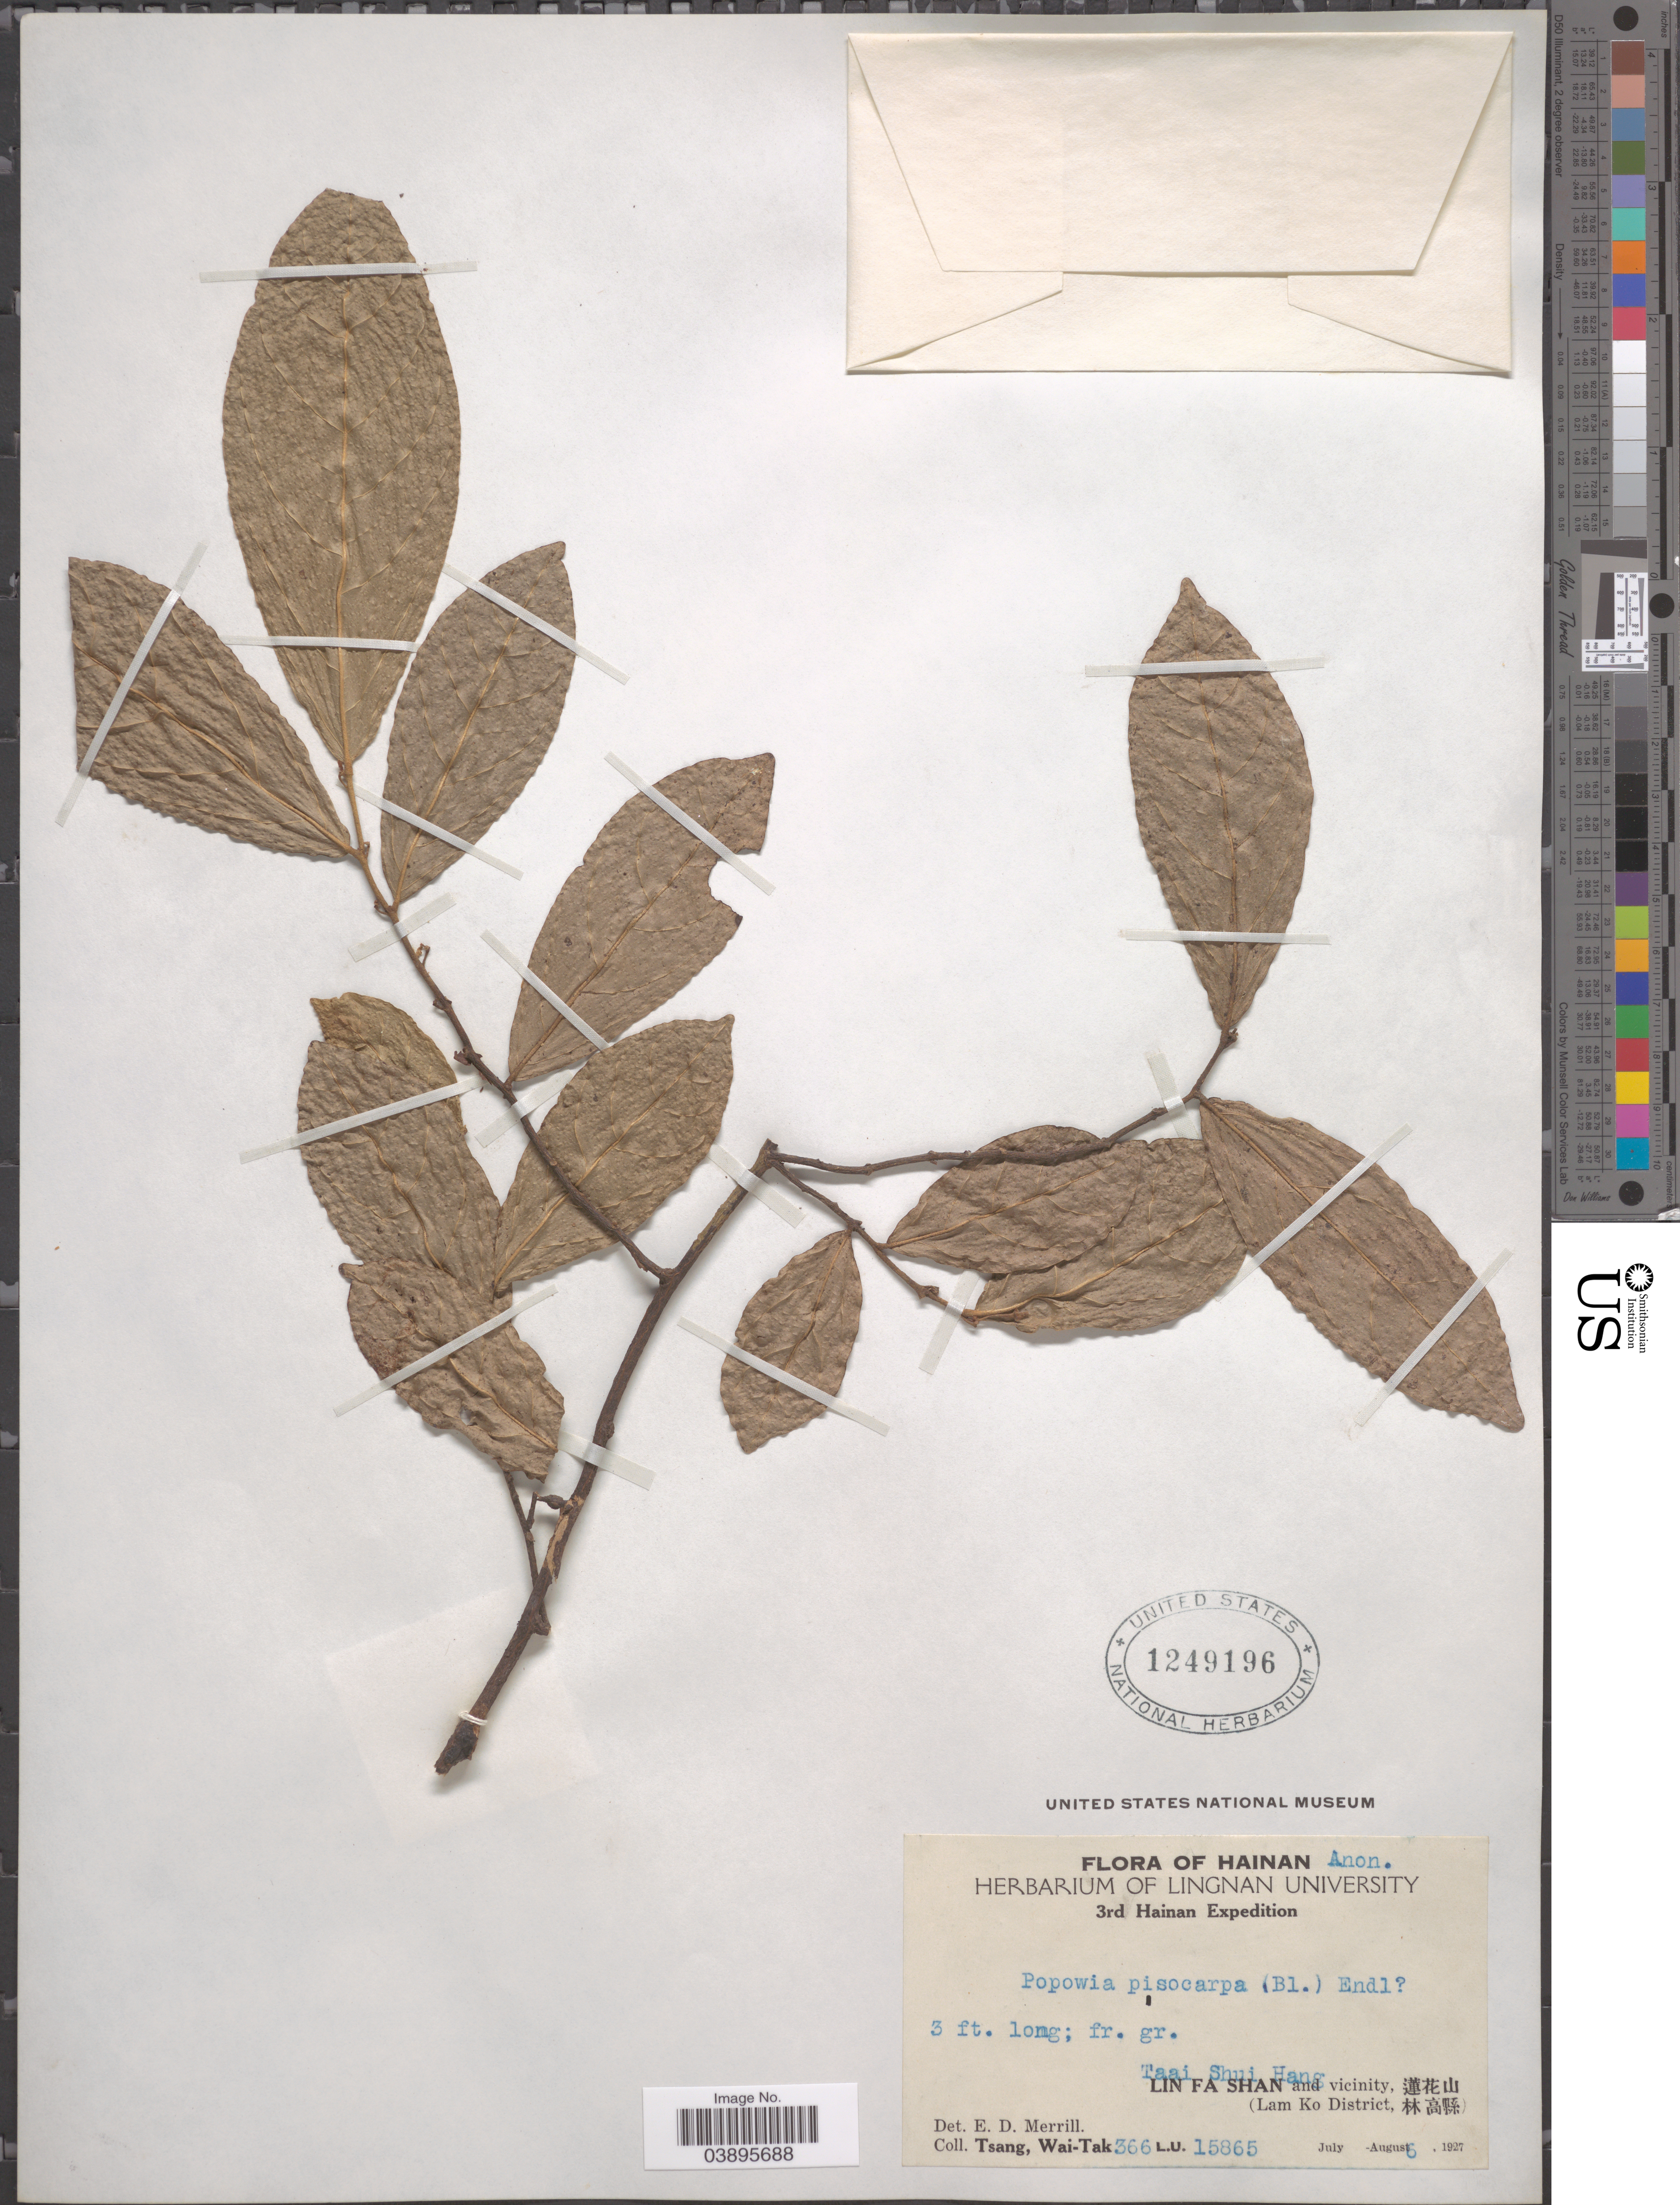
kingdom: Plantae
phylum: Tracheophyta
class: Magnoliopsida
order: Magnoliales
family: Annonaceae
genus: Popowia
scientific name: Popowia pisocarpa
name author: (Blume) Endl.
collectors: W. T. Tsang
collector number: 366L.U.15865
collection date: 1927-08-06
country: China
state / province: Hainan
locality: Taai Shui Hang. Lin Fa Shan and vicinity, X. (Lam Ko District, X).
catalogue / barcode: US 1249196